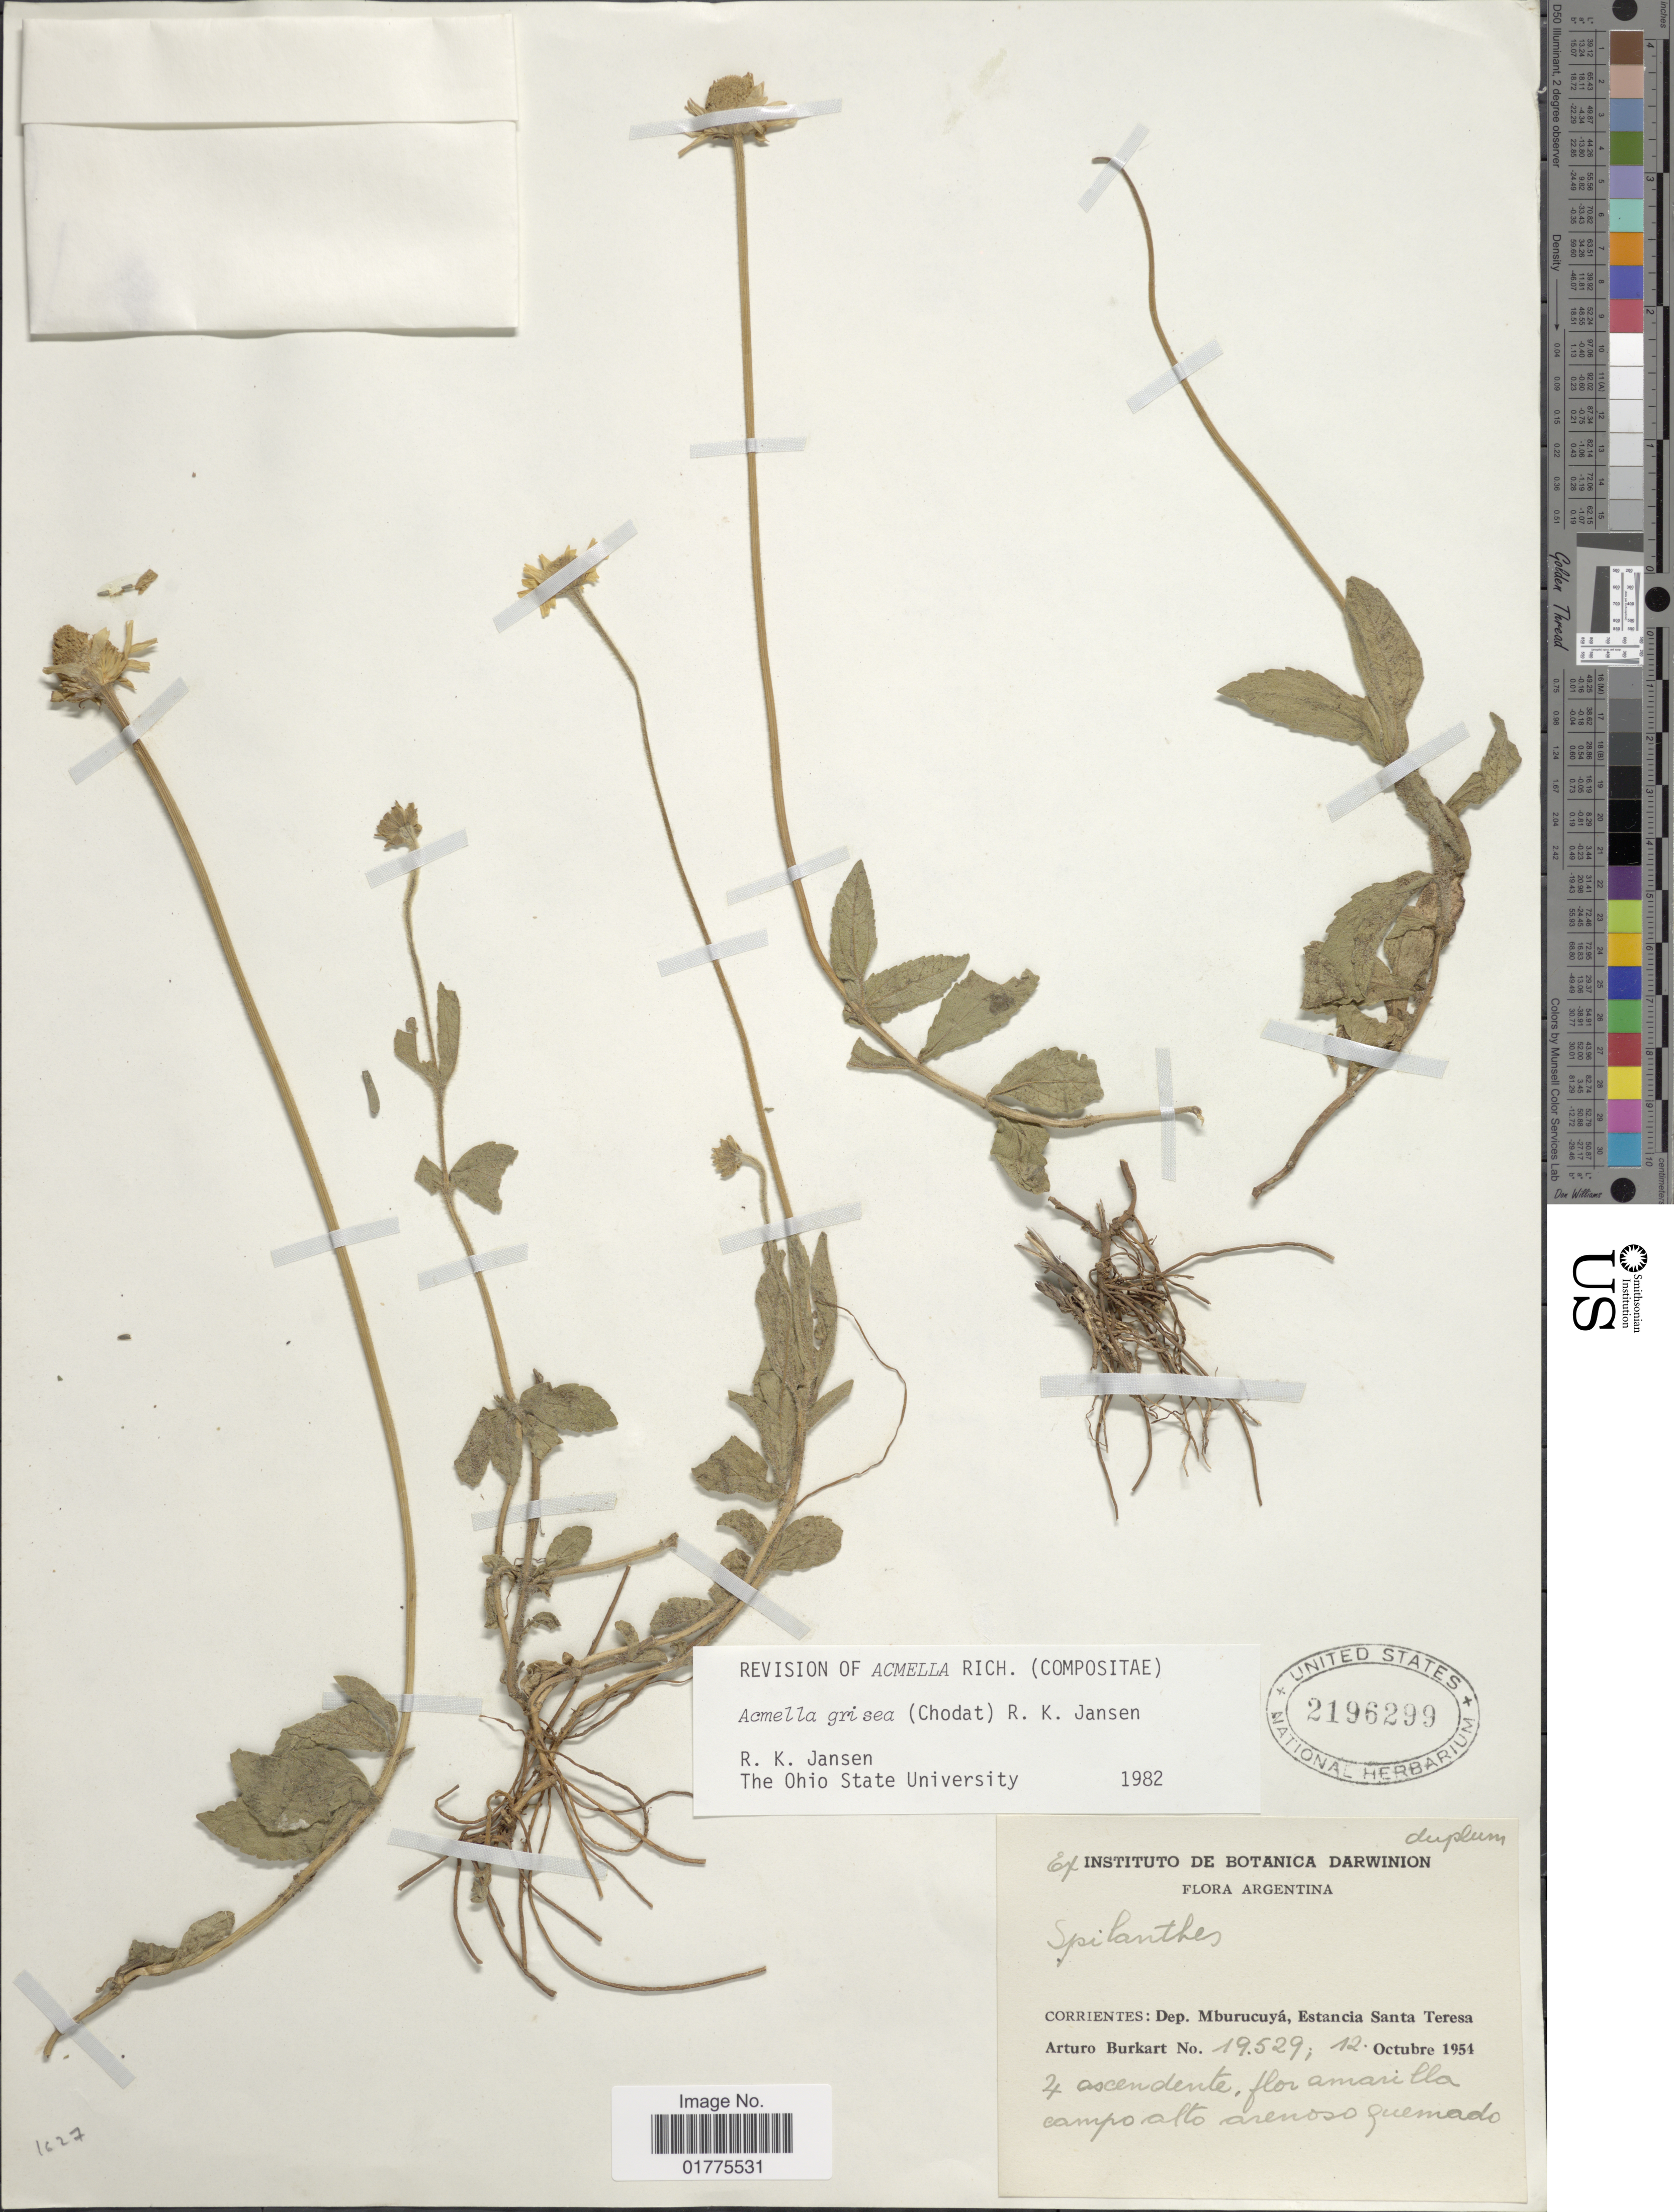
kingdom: Plantae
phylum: Tracheophyta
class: Magnoliopsida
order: Asterales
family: Asteraceae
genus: Acmella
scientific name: Acmella grisea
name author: (Chodat) R.K. Jansen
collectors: A. E. Burkart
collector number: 19529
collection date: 1954-10-12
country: Argentina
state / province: Corrientes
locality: Dep. Mburucuya, Estancia Santa Teresa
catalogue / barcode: US 2196299